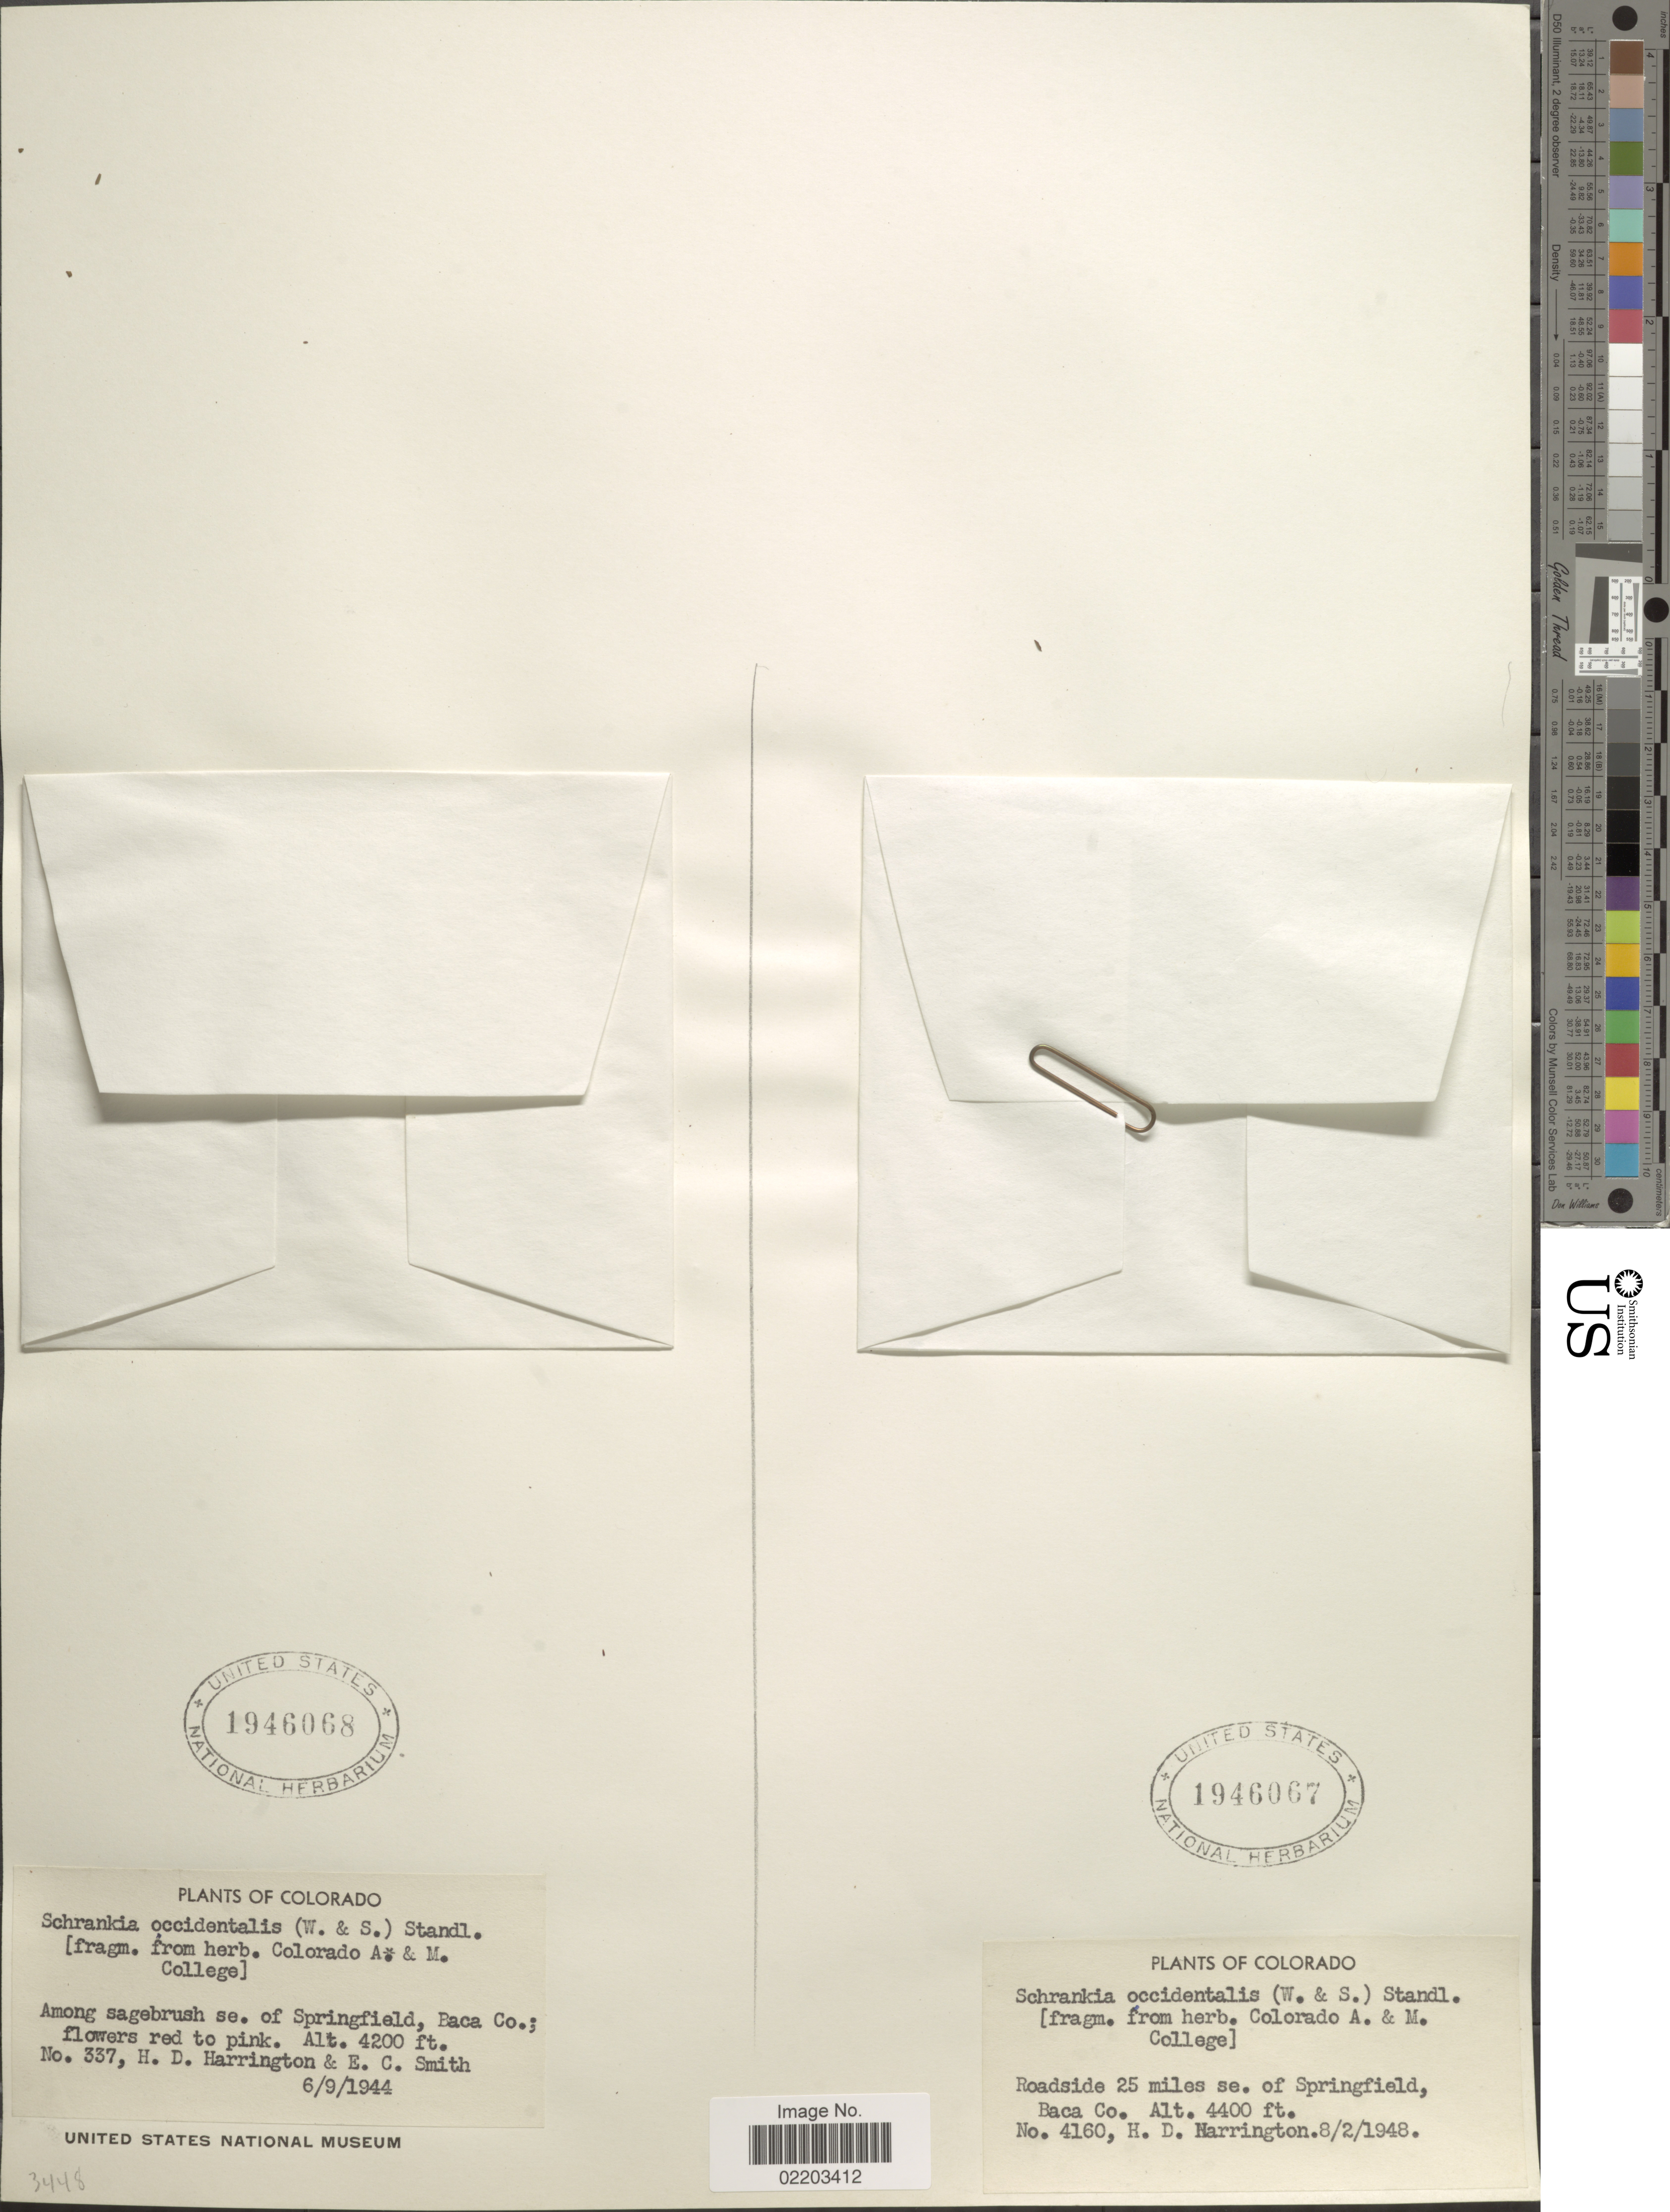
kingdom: Plantae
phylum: Tracheophyta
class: Magnoliopsida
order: Fabales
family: Fabaceae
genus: Mimosa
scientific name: Mimosa rupertiana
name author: B.L. Turner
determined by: Strong, M. T., (US), Smithsonian Institution - National Museum of Natural History (UNITED STATES)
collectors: H. Harrington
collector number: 4160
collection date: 1948-08-02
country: United States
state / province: Colorado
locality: Roadside 25 miles se. of Springfield, Baca Co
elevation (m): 1341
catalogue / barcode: US 1946067-2